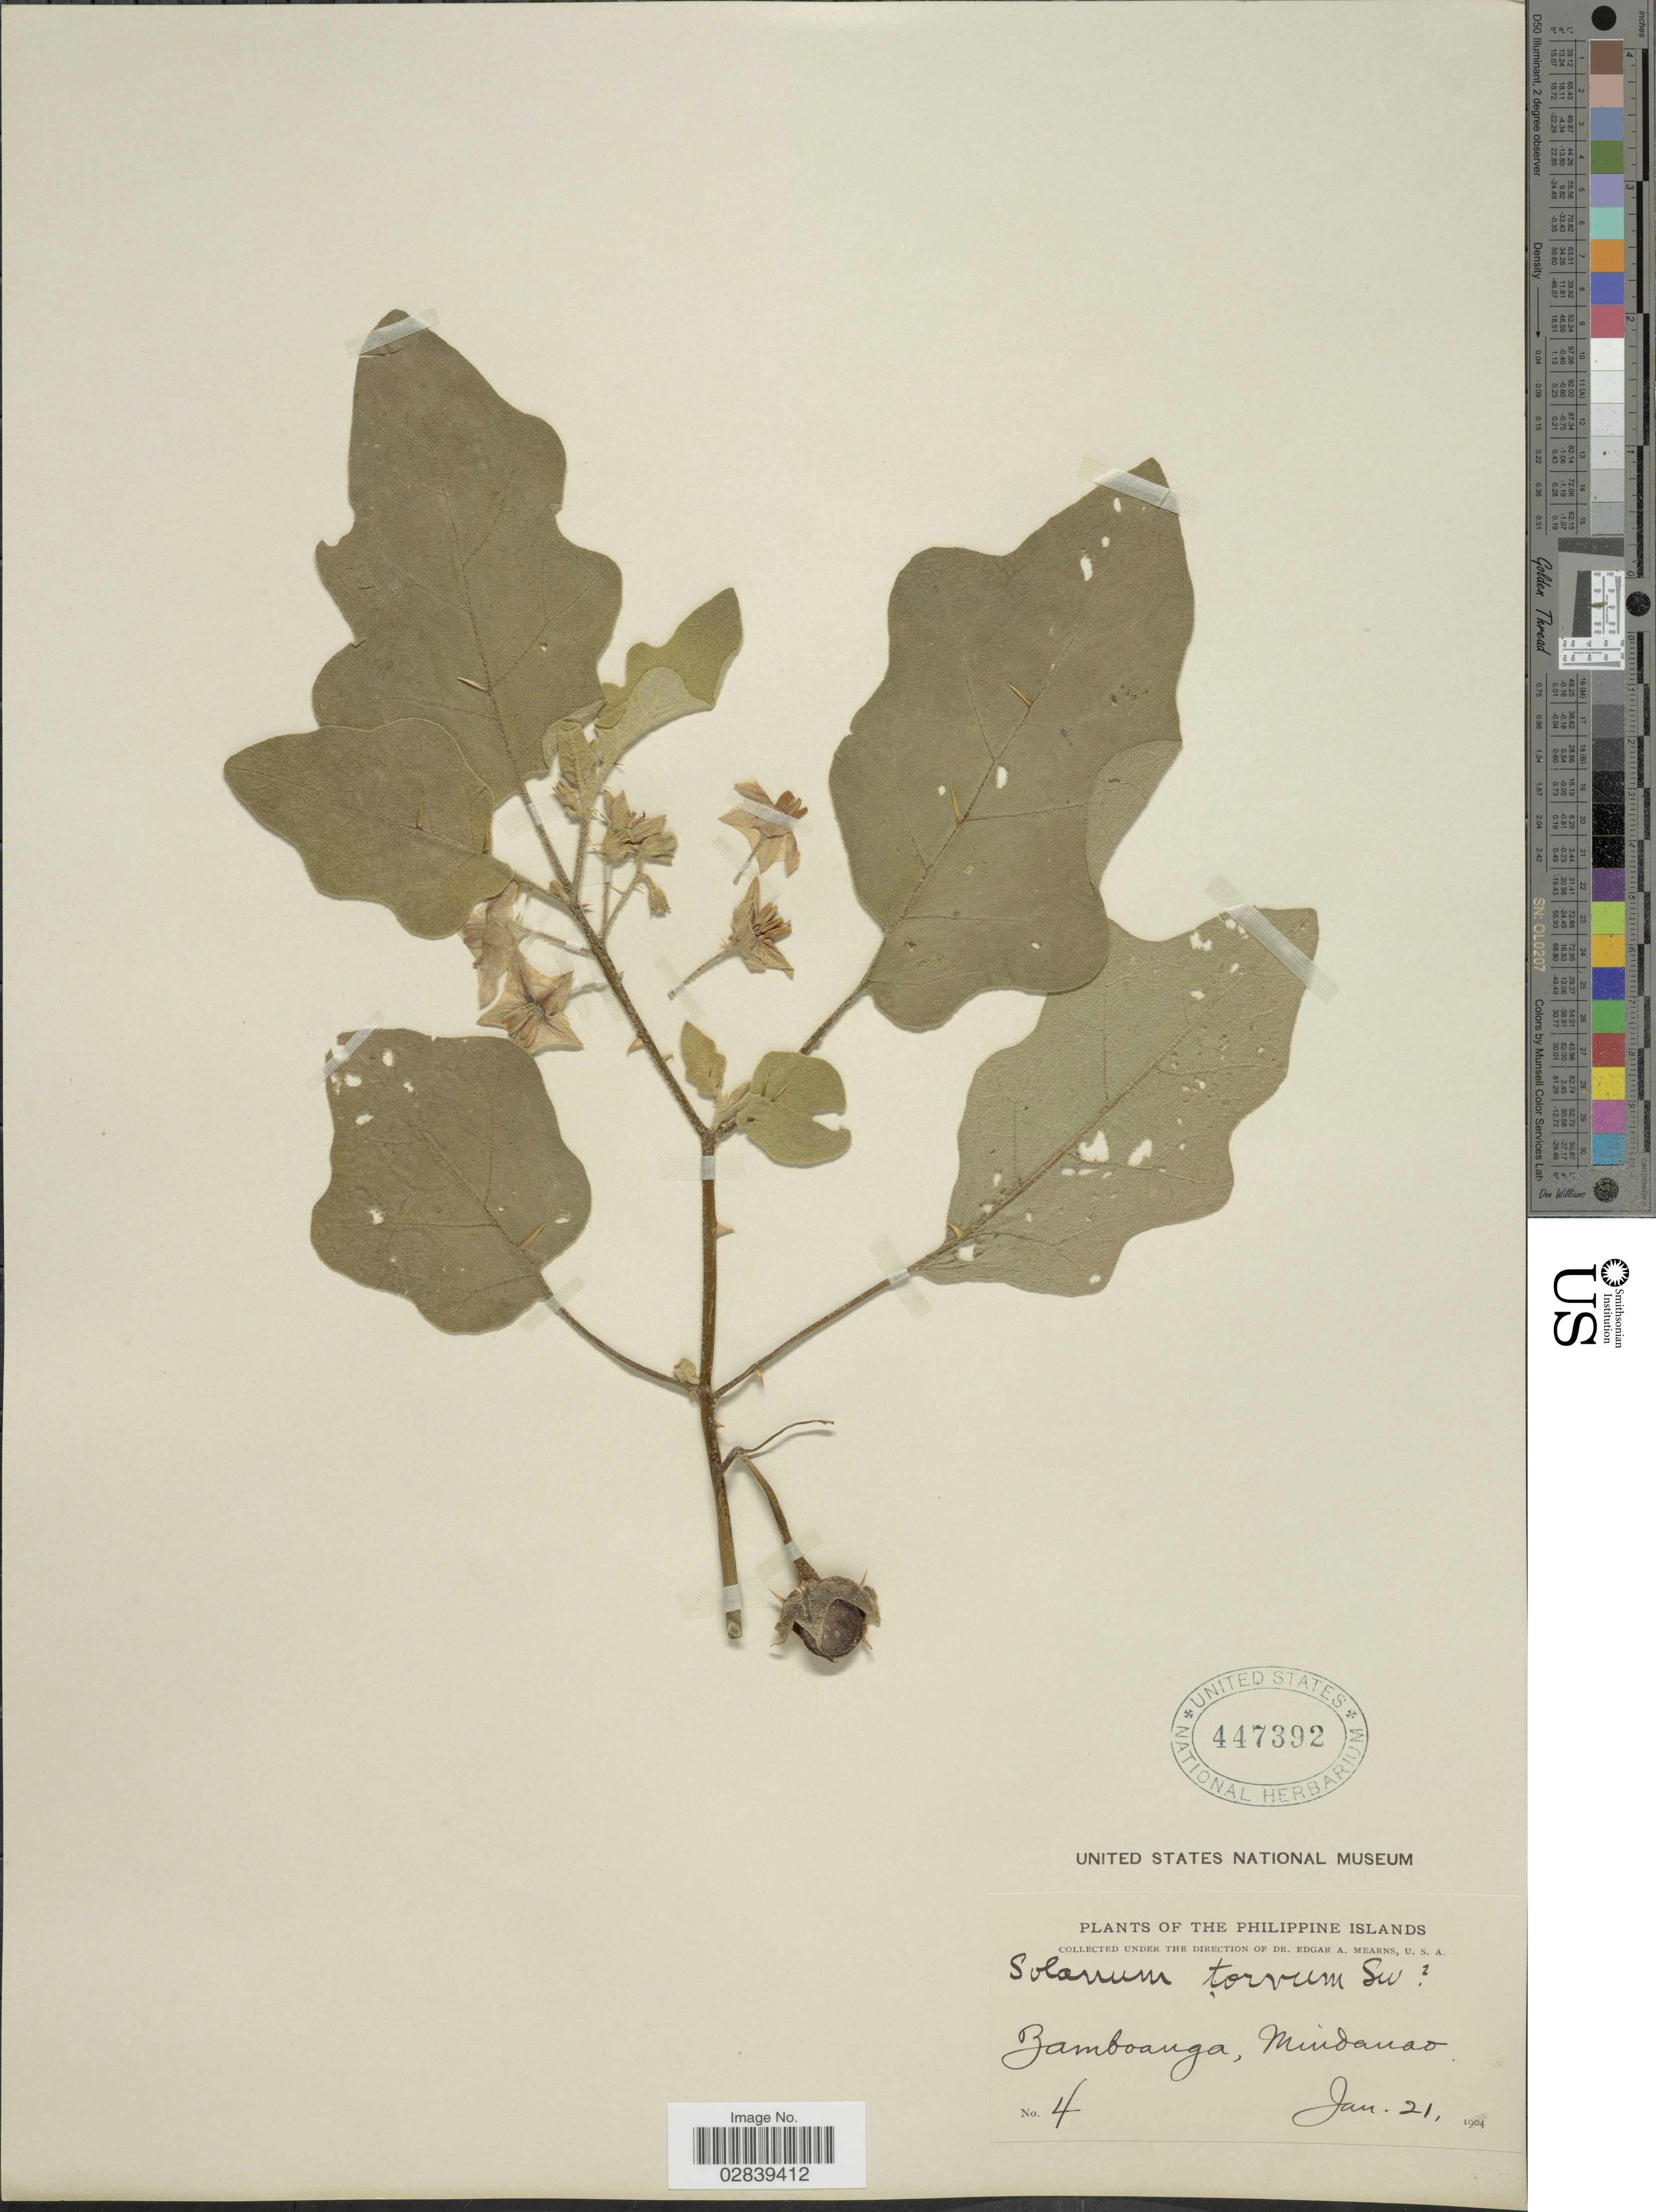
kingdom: Plantae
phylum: Tracheophyta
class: Magnoliopsida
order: Solanales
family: Solanaceae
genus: Solanum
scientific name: Solanum cumingii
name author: Dunal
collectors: E. A. Mearns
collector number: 4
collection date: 1904-01-21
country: Philippines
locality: Zamboanga, Mindanao.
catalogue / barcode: US 447392